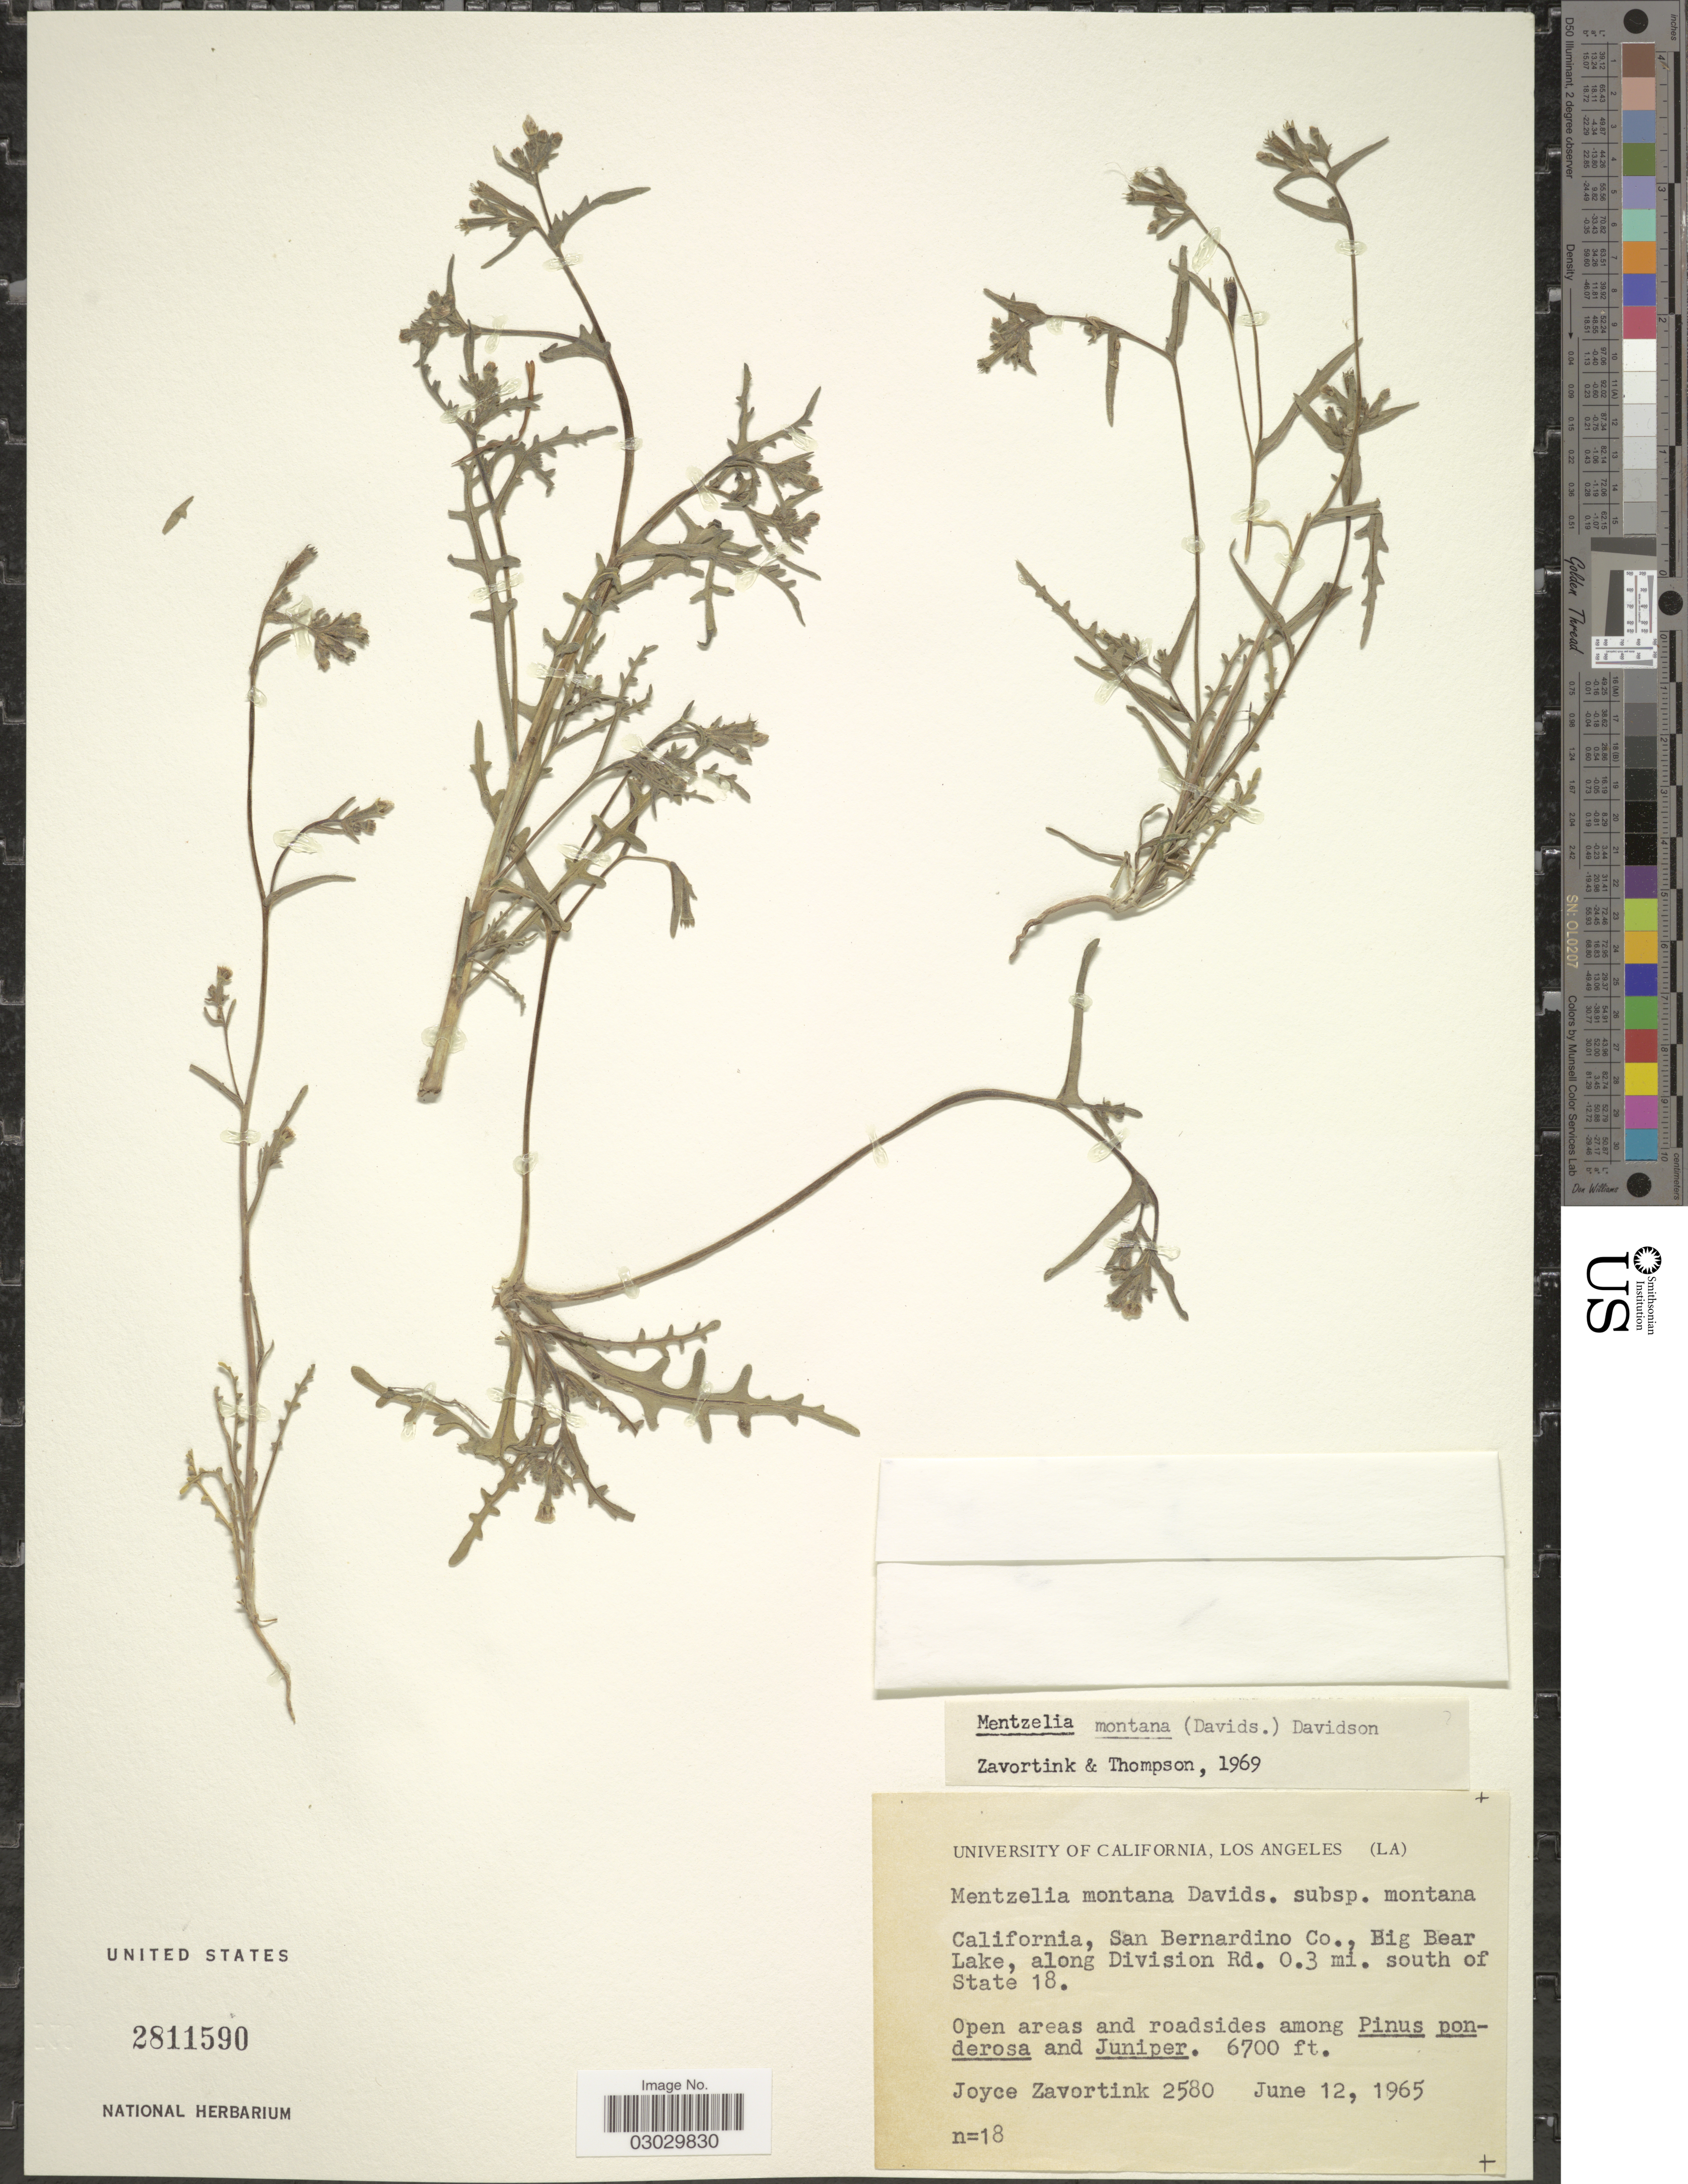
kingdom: Plantae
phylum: Tracheophyta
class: Magnoliopsida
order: Cornales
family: Loasaceae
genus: Mentzelia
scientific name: Mentzelia montana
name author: (Davidson) Davidson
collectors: J. Zavortink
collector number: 2580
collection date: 1965-06-12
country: United States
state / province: California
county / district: San Bernardino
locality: San Bernardino Co., Big Bear Lake, along Division Rd. 0.3 mi. south of State 18.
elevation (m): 2042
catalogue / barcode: US 2811590